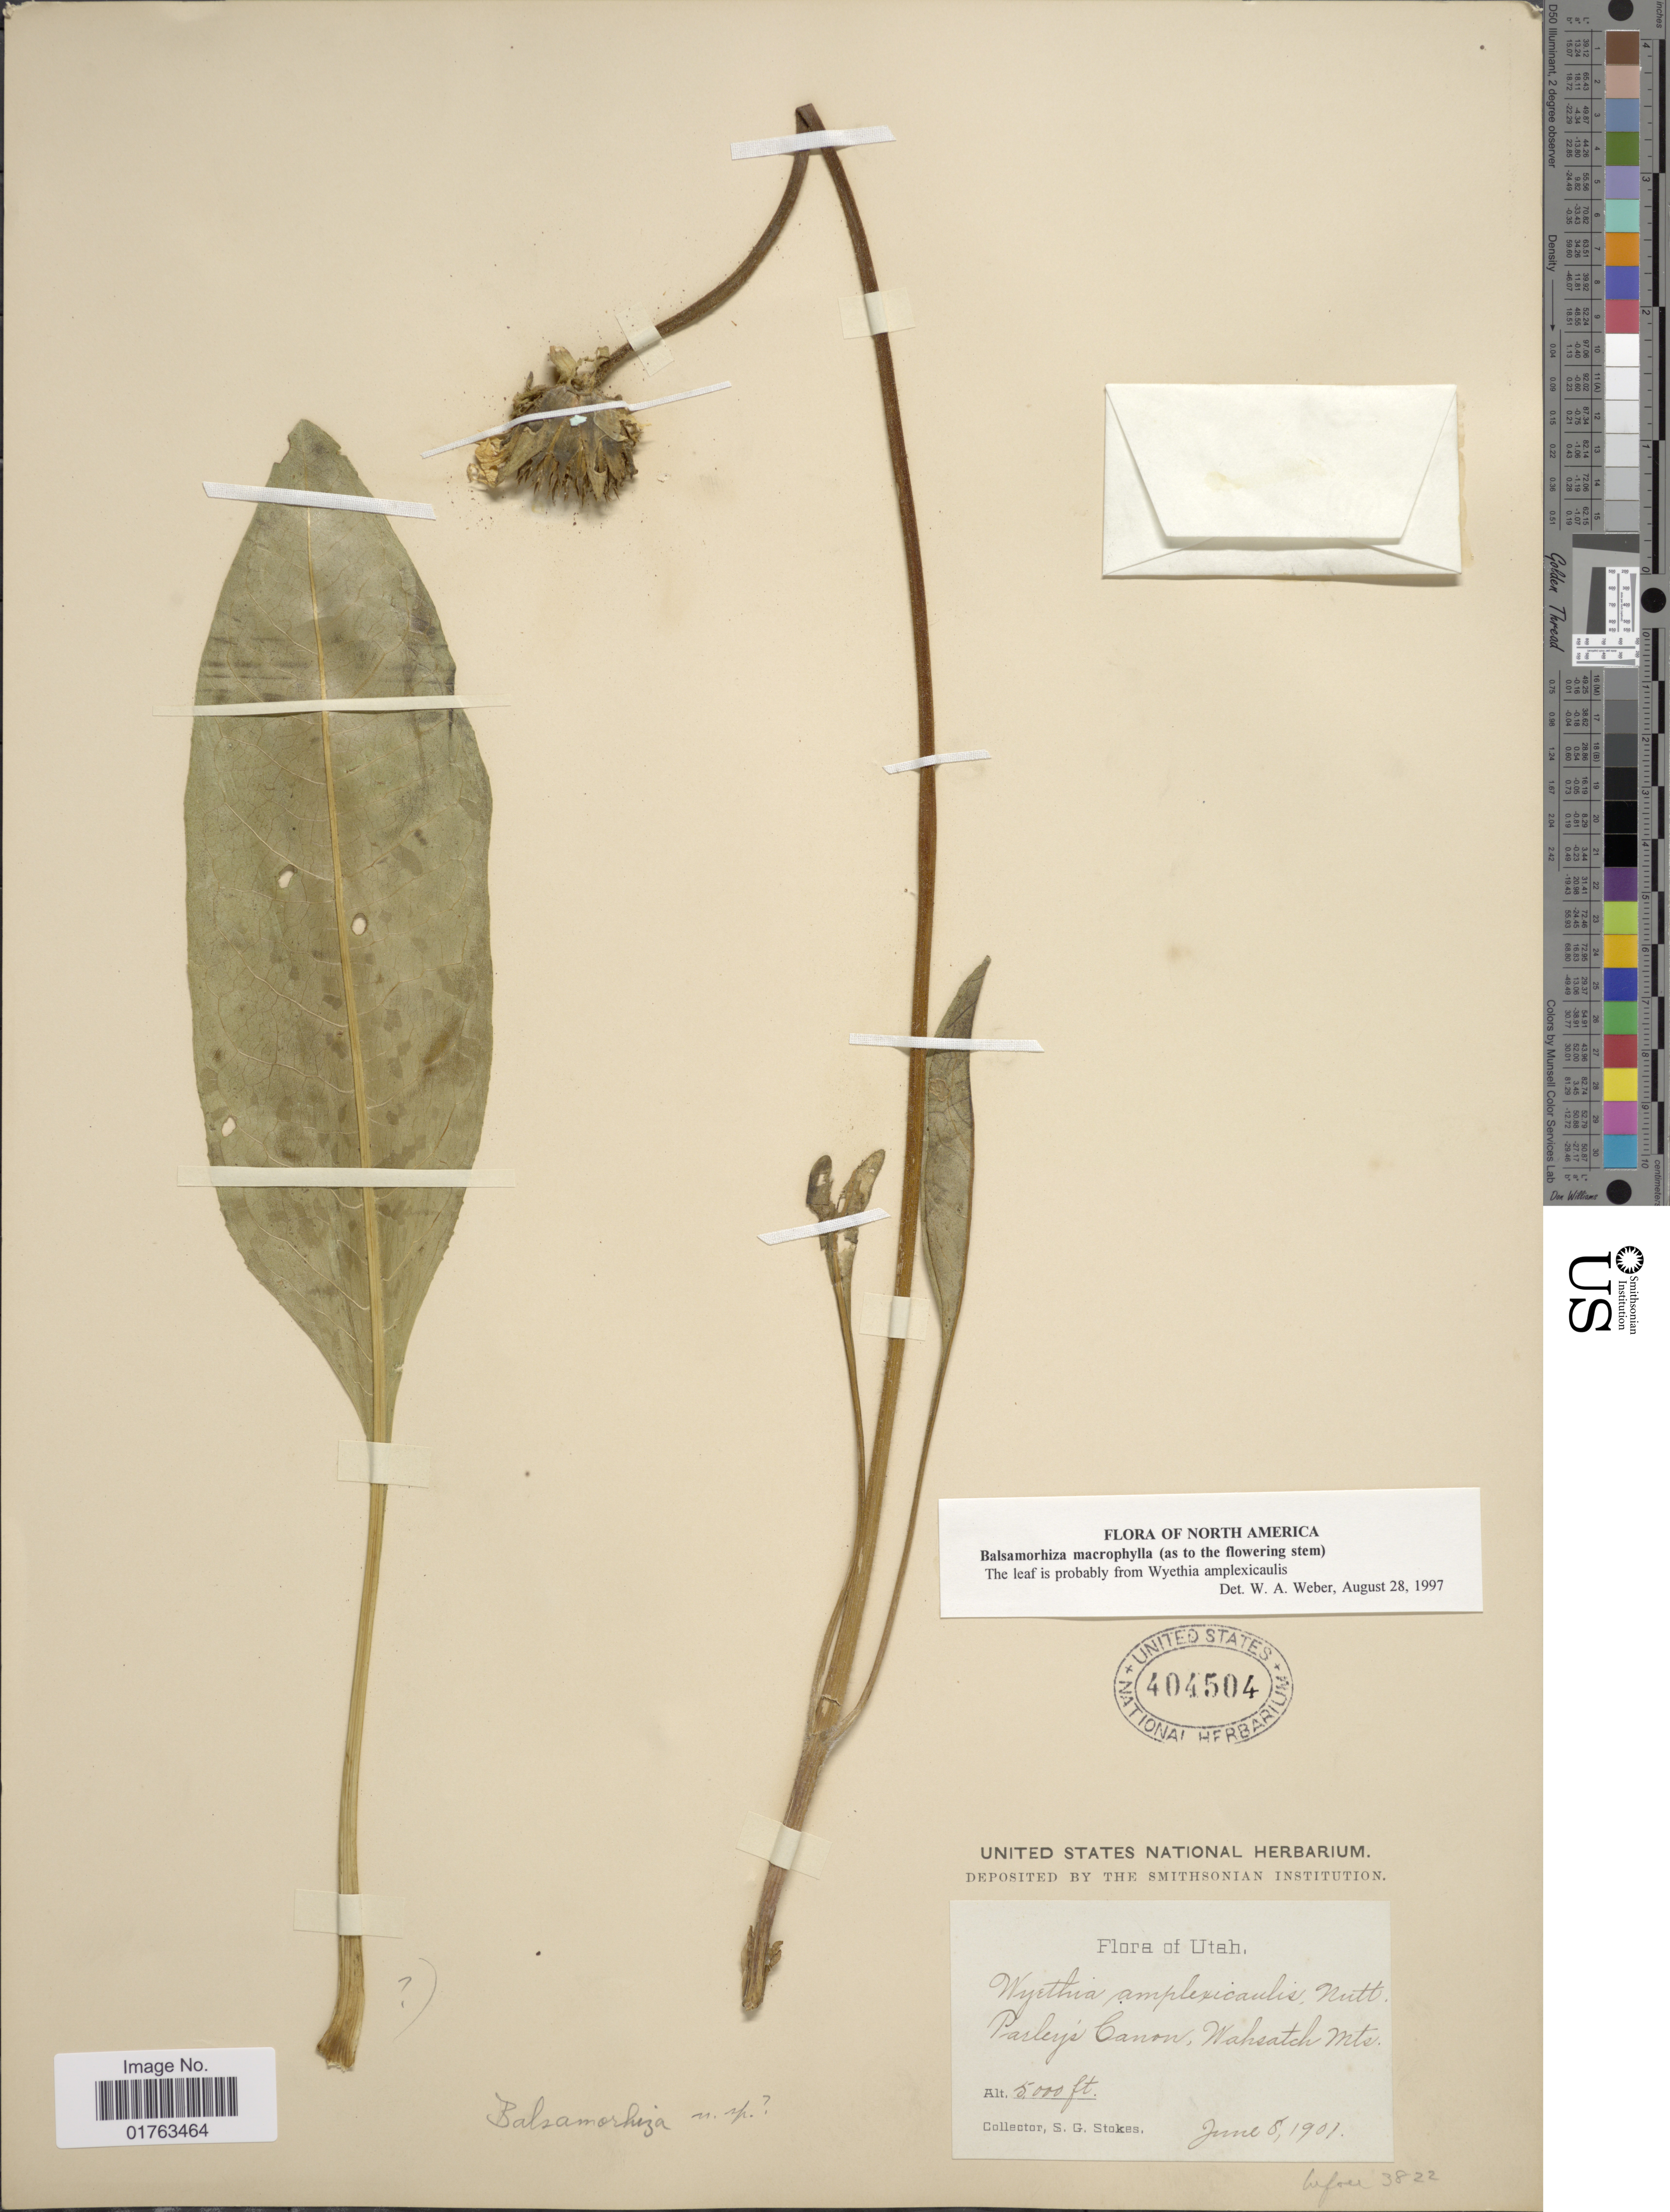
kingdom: Plantae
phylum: Tracheophyta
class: Magnoliopsida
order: Asterales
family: Asteraceae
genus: Balsamorhiza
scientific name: Balsamorhiza macrophylla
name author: Nutt.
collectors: S. G. Stokes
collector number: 3822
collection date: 1901-06-06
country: United States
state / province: Utah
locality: Parley's Canon, Wahsatch Mts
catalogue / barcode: US 404504